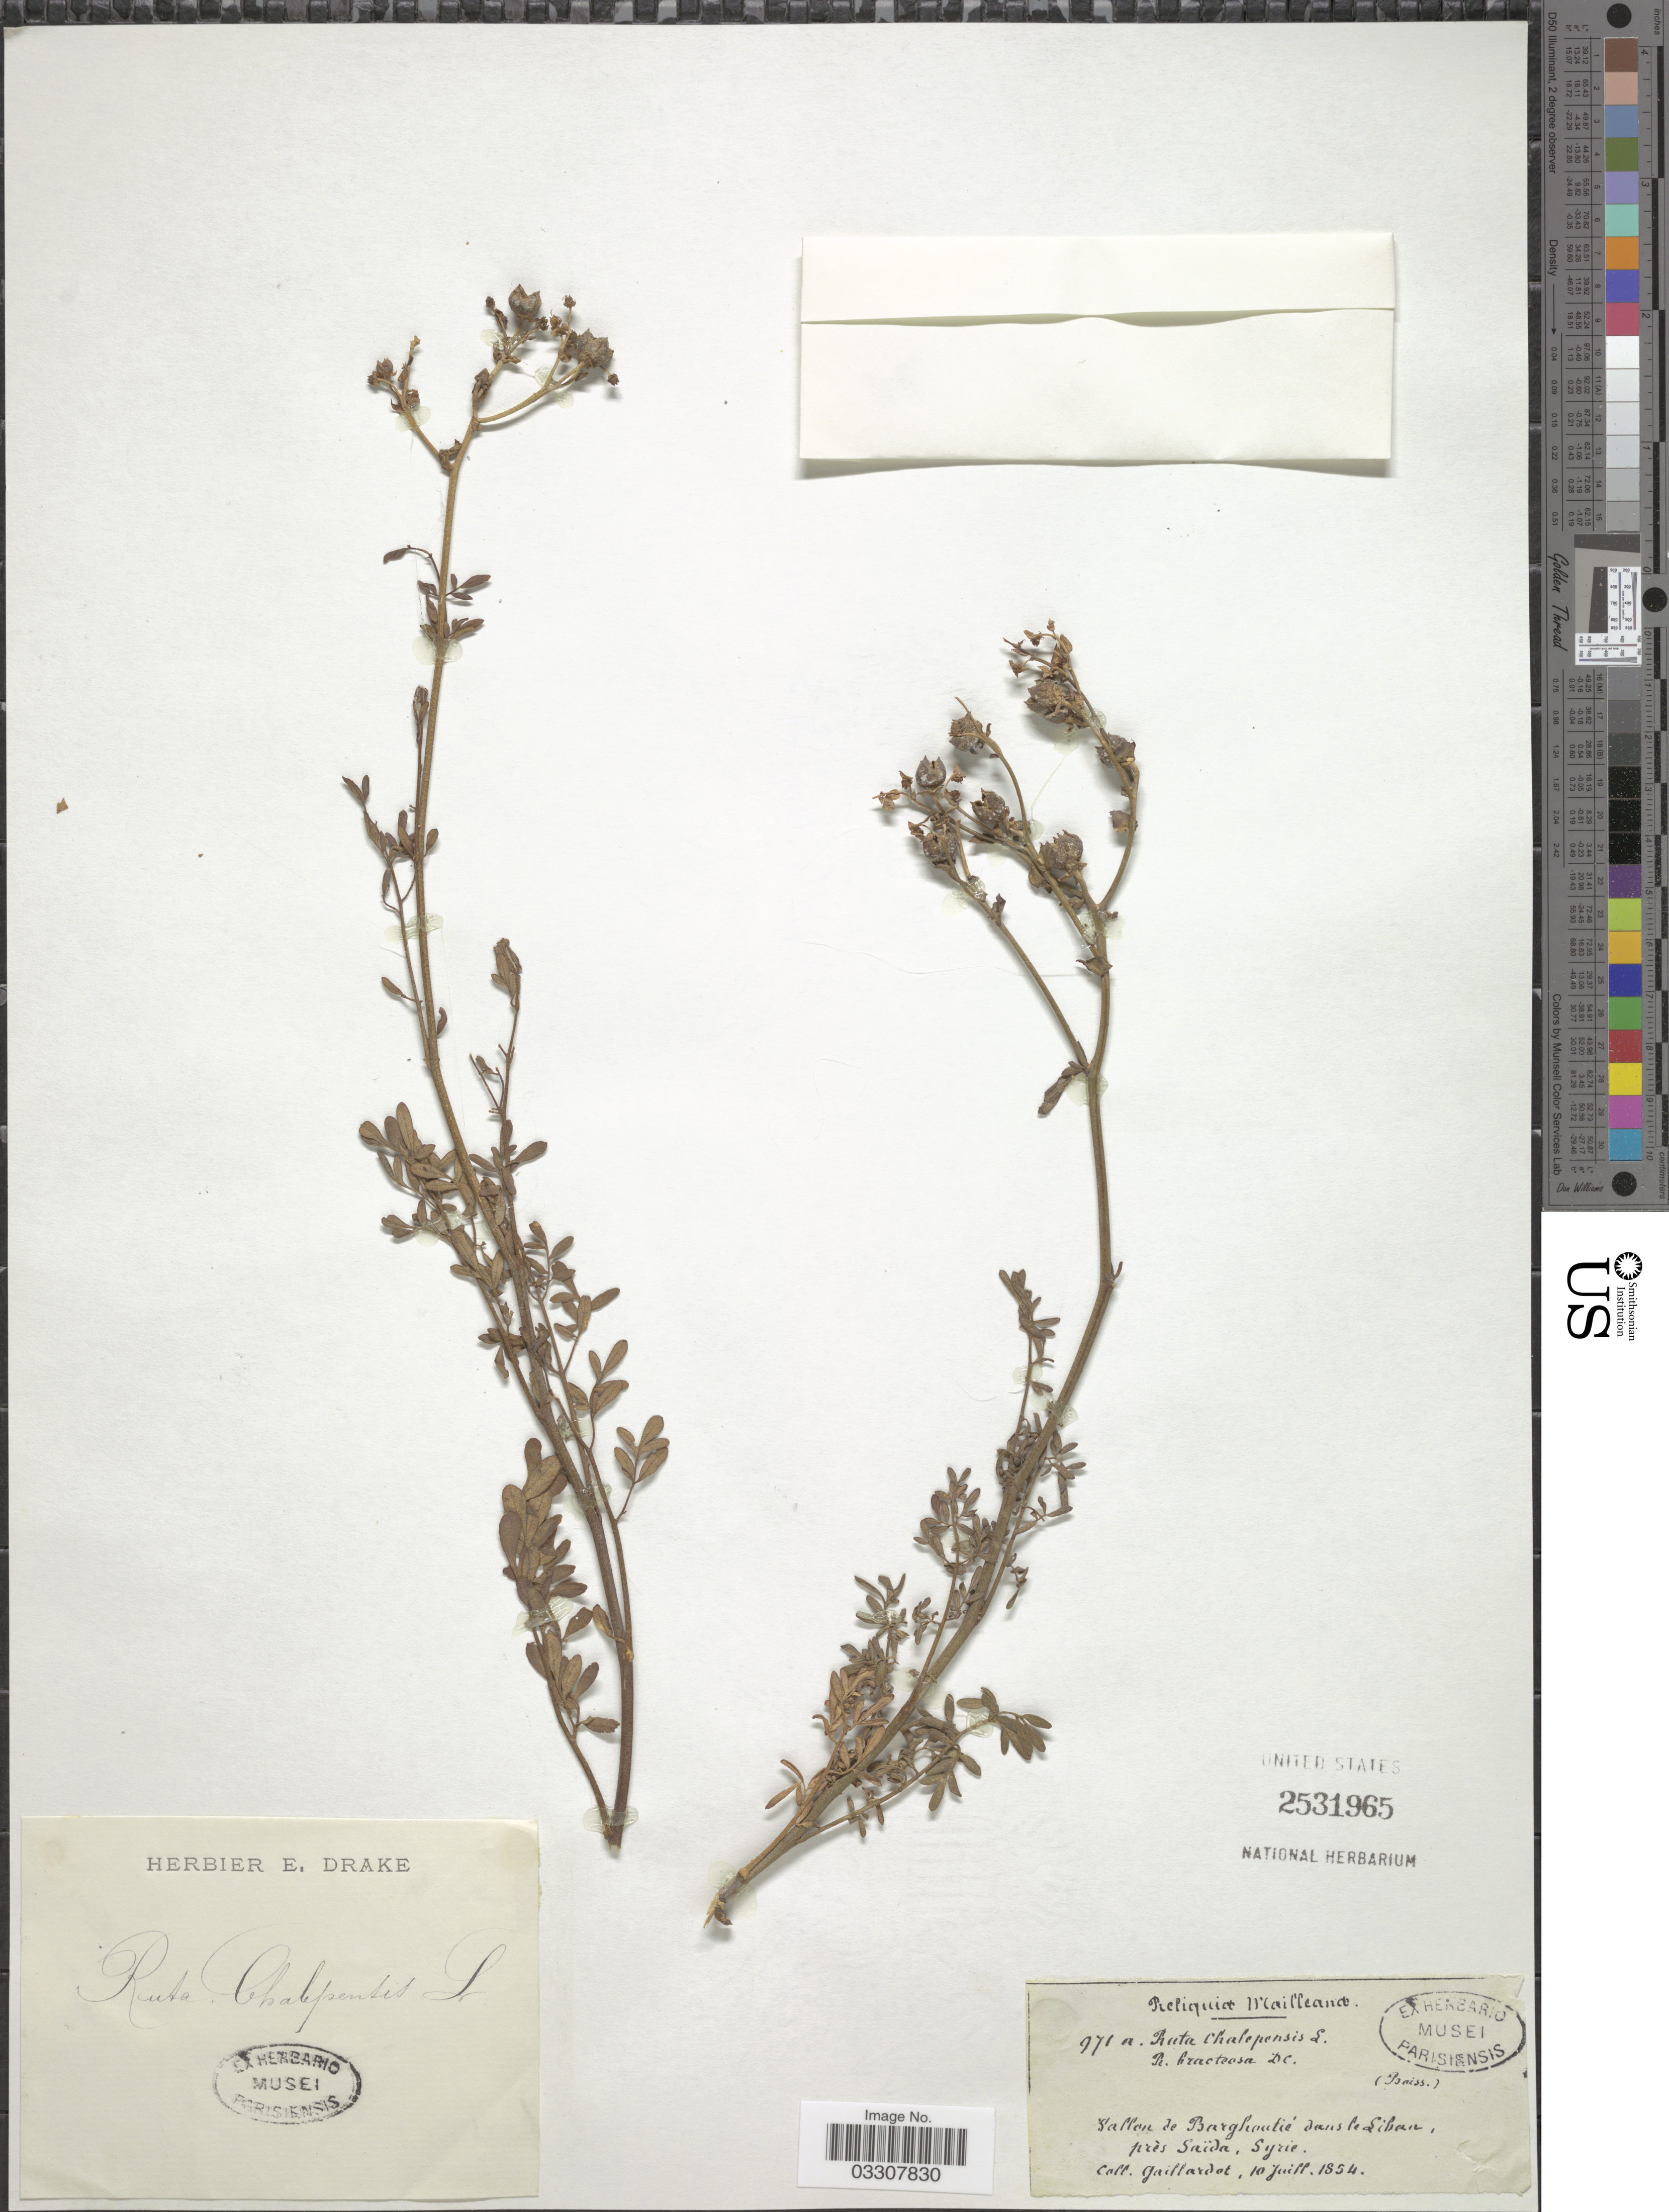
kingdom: Plantae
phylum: Tracheophyta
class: Magnoliopsida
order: Sapindales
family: Rutaceae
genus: Ruta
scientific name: Ruta chalepensis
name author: L.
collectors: Gaillardot, --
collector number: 971a.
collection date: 1854-07-10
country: Syria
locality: Sallon [interpreted] de Barghoutié dans le Liban, près Saïda, Syrie.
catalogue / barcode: US 2531965